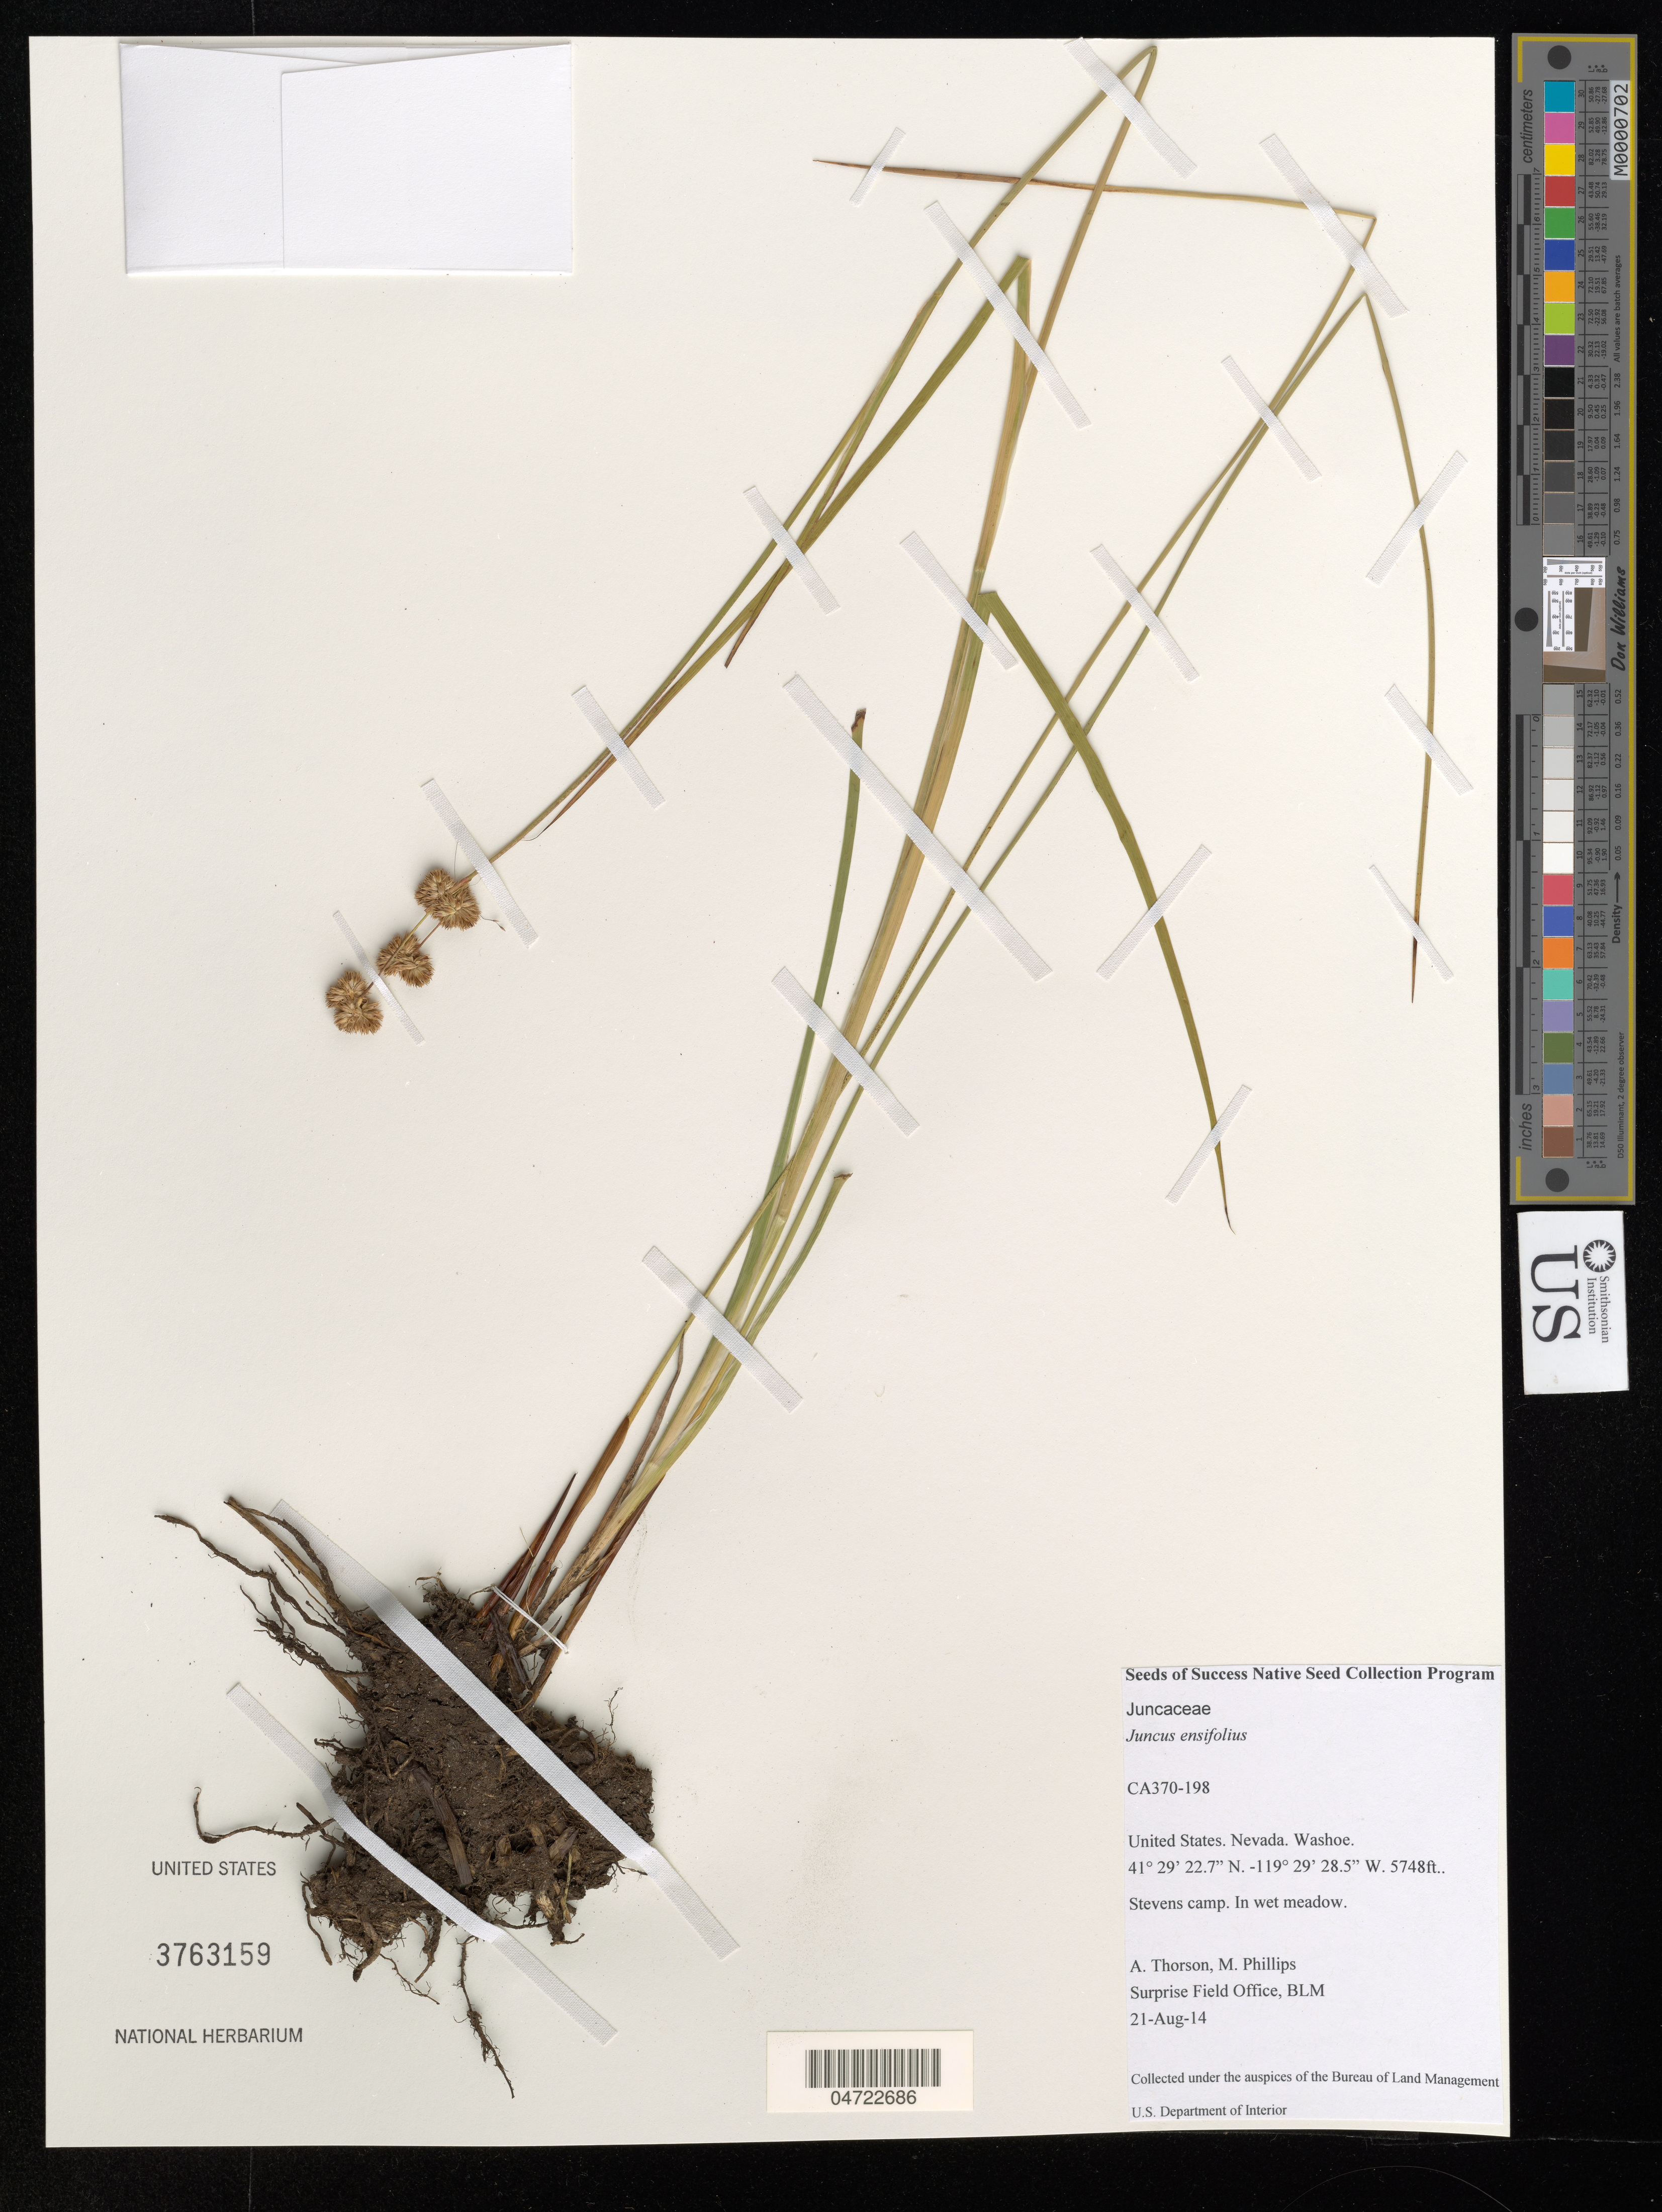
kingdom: Plantae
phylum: Tracheophyta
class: Liliopsida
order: Poales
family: Juncaceae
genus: Juncus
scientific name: Juncus ensifolius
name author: Wikstr.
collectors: A. Thorson & M. Phillips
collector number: CA370-198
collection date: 2014-08-21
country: United States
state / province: Nevada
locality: Washoe. Stevens camp.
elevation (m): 1752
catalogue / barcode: US 3763159